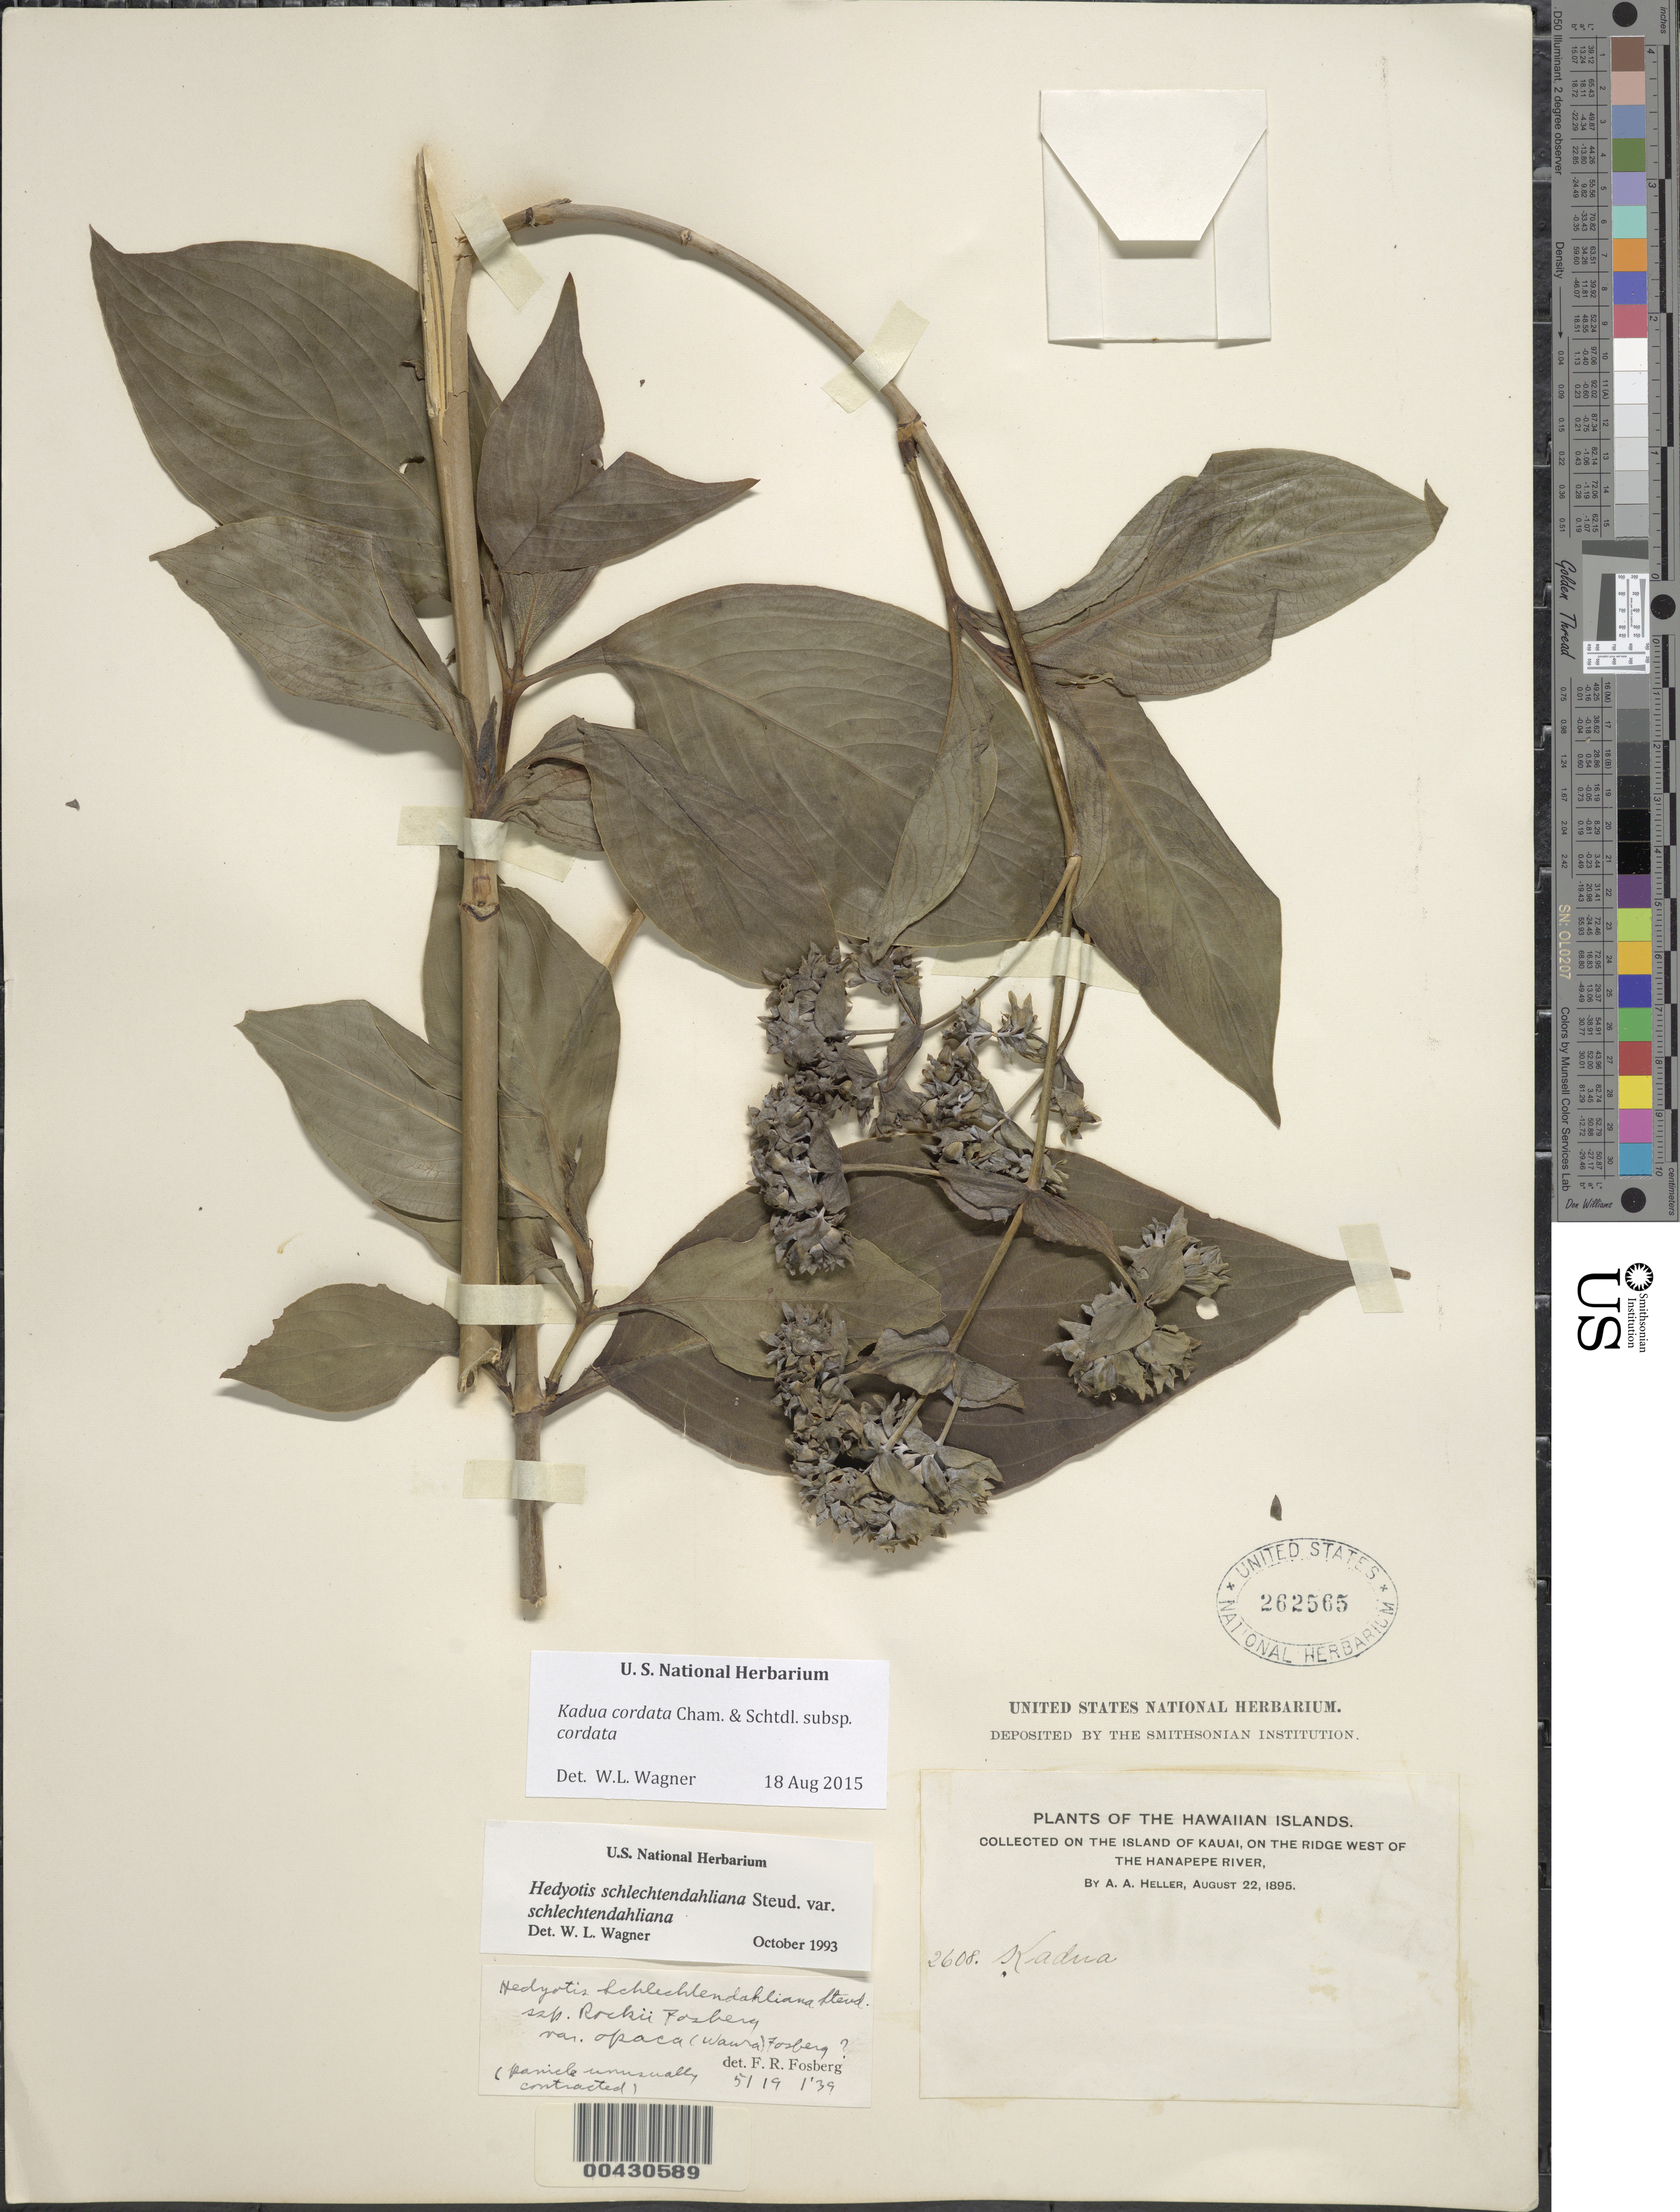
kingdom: Plantae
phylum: Tracheophyta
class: Magnoliopsida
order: Gentianales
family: Rubiaceae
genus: Kadua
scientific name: Kadua cordata subsp. cordata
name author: Cham. & Schltdl.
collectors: A. A. Heller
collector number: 2608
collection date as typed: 22 Aug 1895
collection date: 1895-08-22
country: United States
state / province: Hawaii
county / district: Kauai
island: Kaua'i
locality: On the ridge west of the Hanapepe River.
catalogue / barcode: US 262565